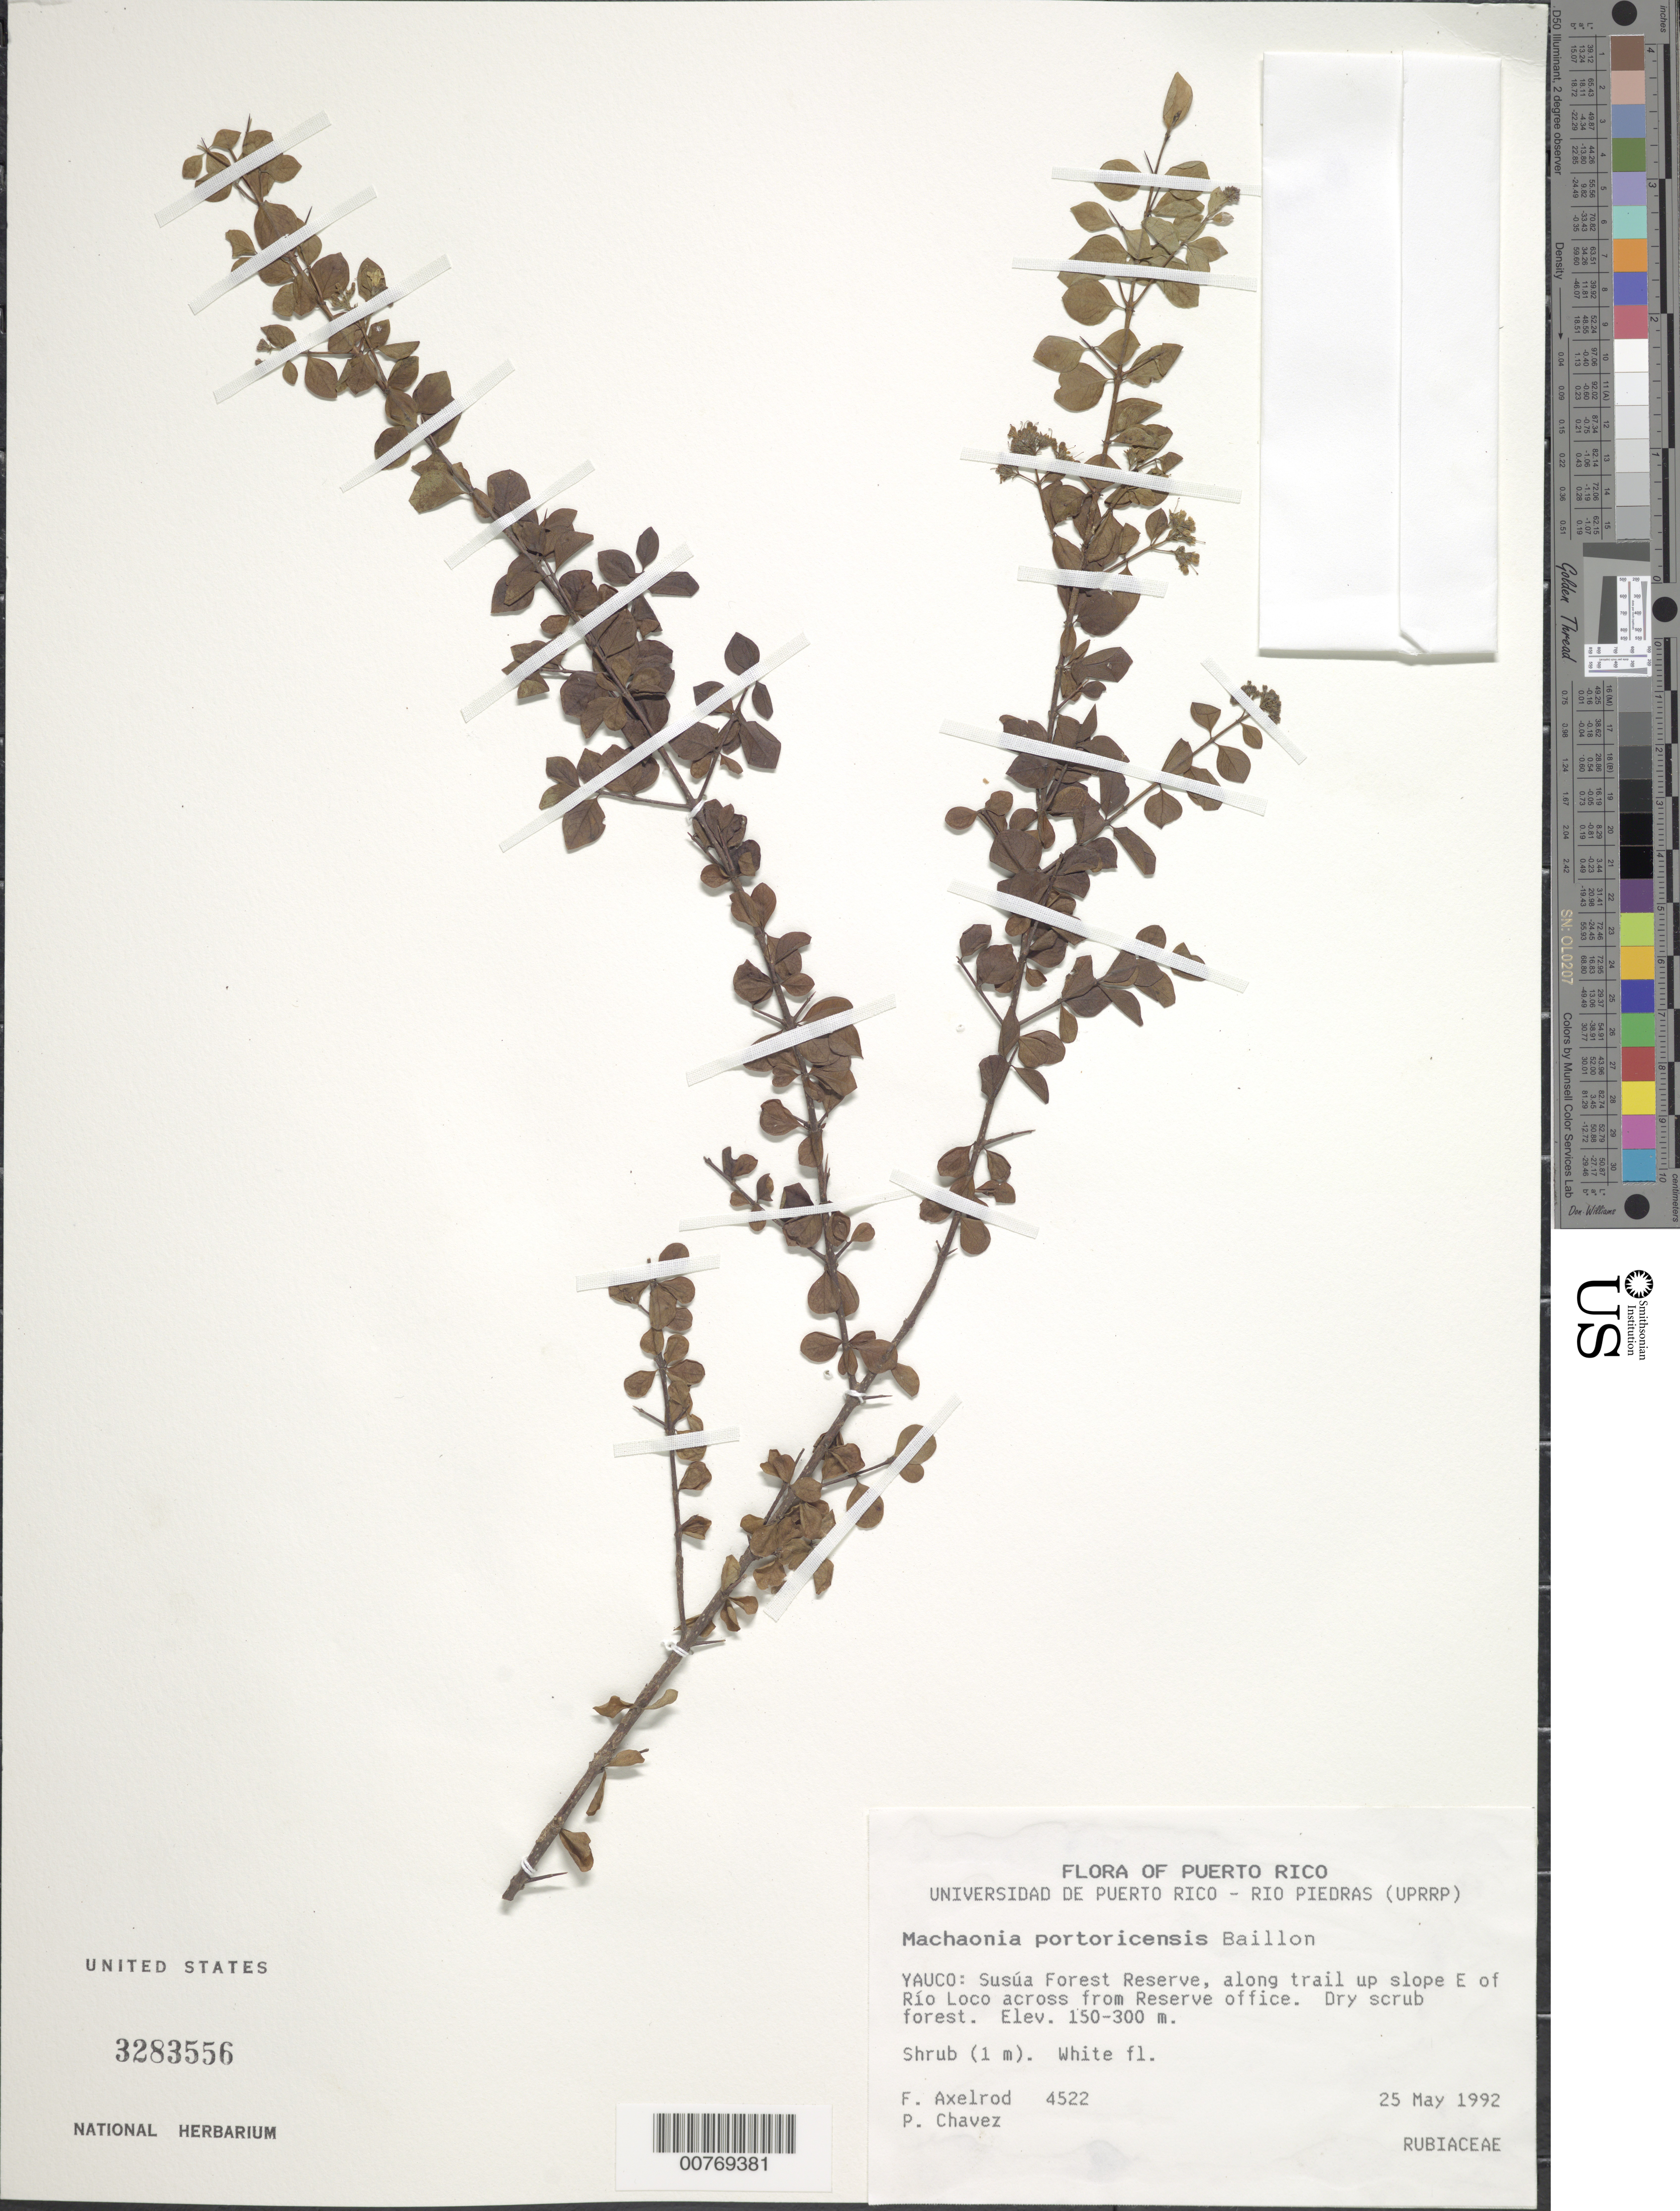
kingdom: Plantae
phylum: Tracheophyta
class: Magnoliopsida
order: Gentianales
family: Rubiaceae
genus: Machaonia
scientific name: Machaonia portoricensis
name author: Baill.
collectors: F. S. Axelrod & P. Chavez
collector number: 4522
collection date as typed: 25 May 1992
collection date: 1992-05-25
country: Puerto Rico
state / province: Yauco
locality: Yauco: Susúa Forest Reserve, along trail up slope E of Río Loco, across from reserve office.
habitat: Dry scrub forest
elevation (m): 150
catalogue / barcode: US 3283556